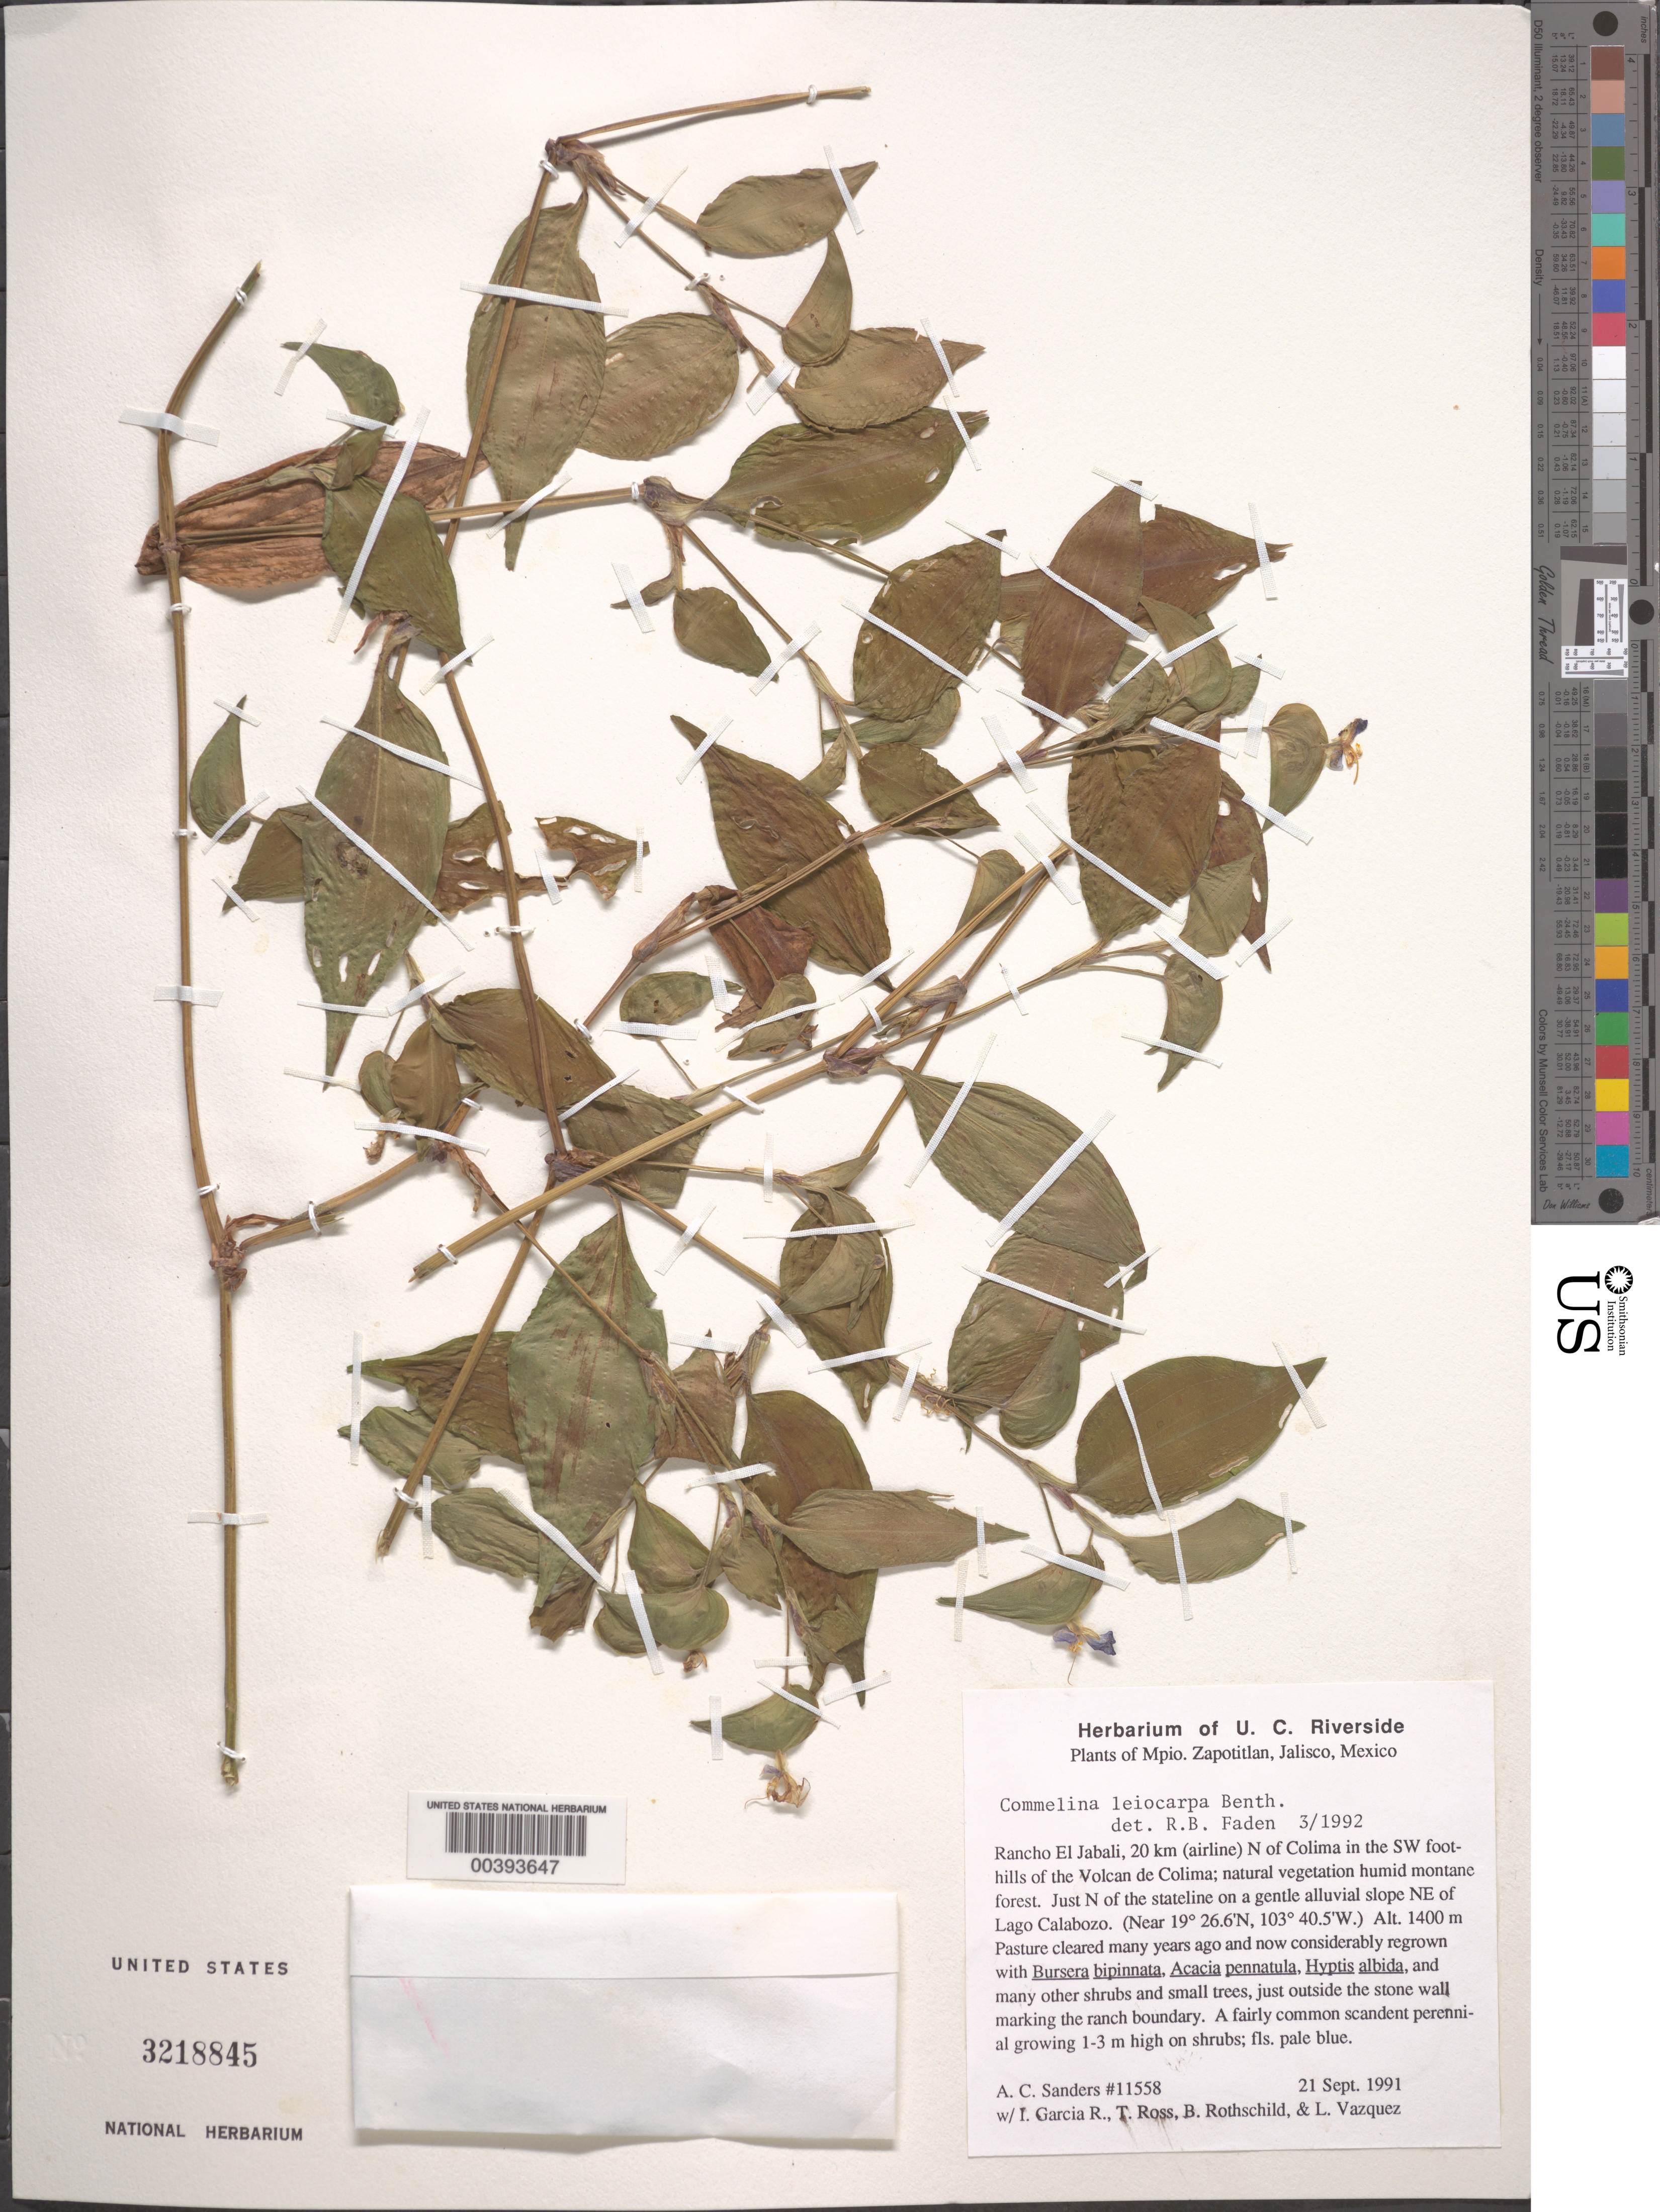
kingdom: Plantae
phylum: Tracheophyta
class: Liliopsida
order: Commelinales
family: Commelinaceae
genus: Commelina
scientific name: Commelina leiocarpa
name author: Benth.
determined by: Faden, Robert B., (US), Smithsonian Institution - National Museum of Natural History (UNITED STATES)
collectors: A. Sanders, I. Garcia, T. Ross, B. Rothschild & L. Vazquez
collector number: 11558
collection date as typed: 21 Sep 1991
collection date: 1991-09-21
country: Mexico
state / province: Jalisco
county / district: Zapotitlán de Vadillo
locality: Zapotitlan Mun., Rancho El Jabali, 20 km N of Colima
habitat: Humid montane forest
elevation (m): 1400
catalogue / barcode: US 3218845